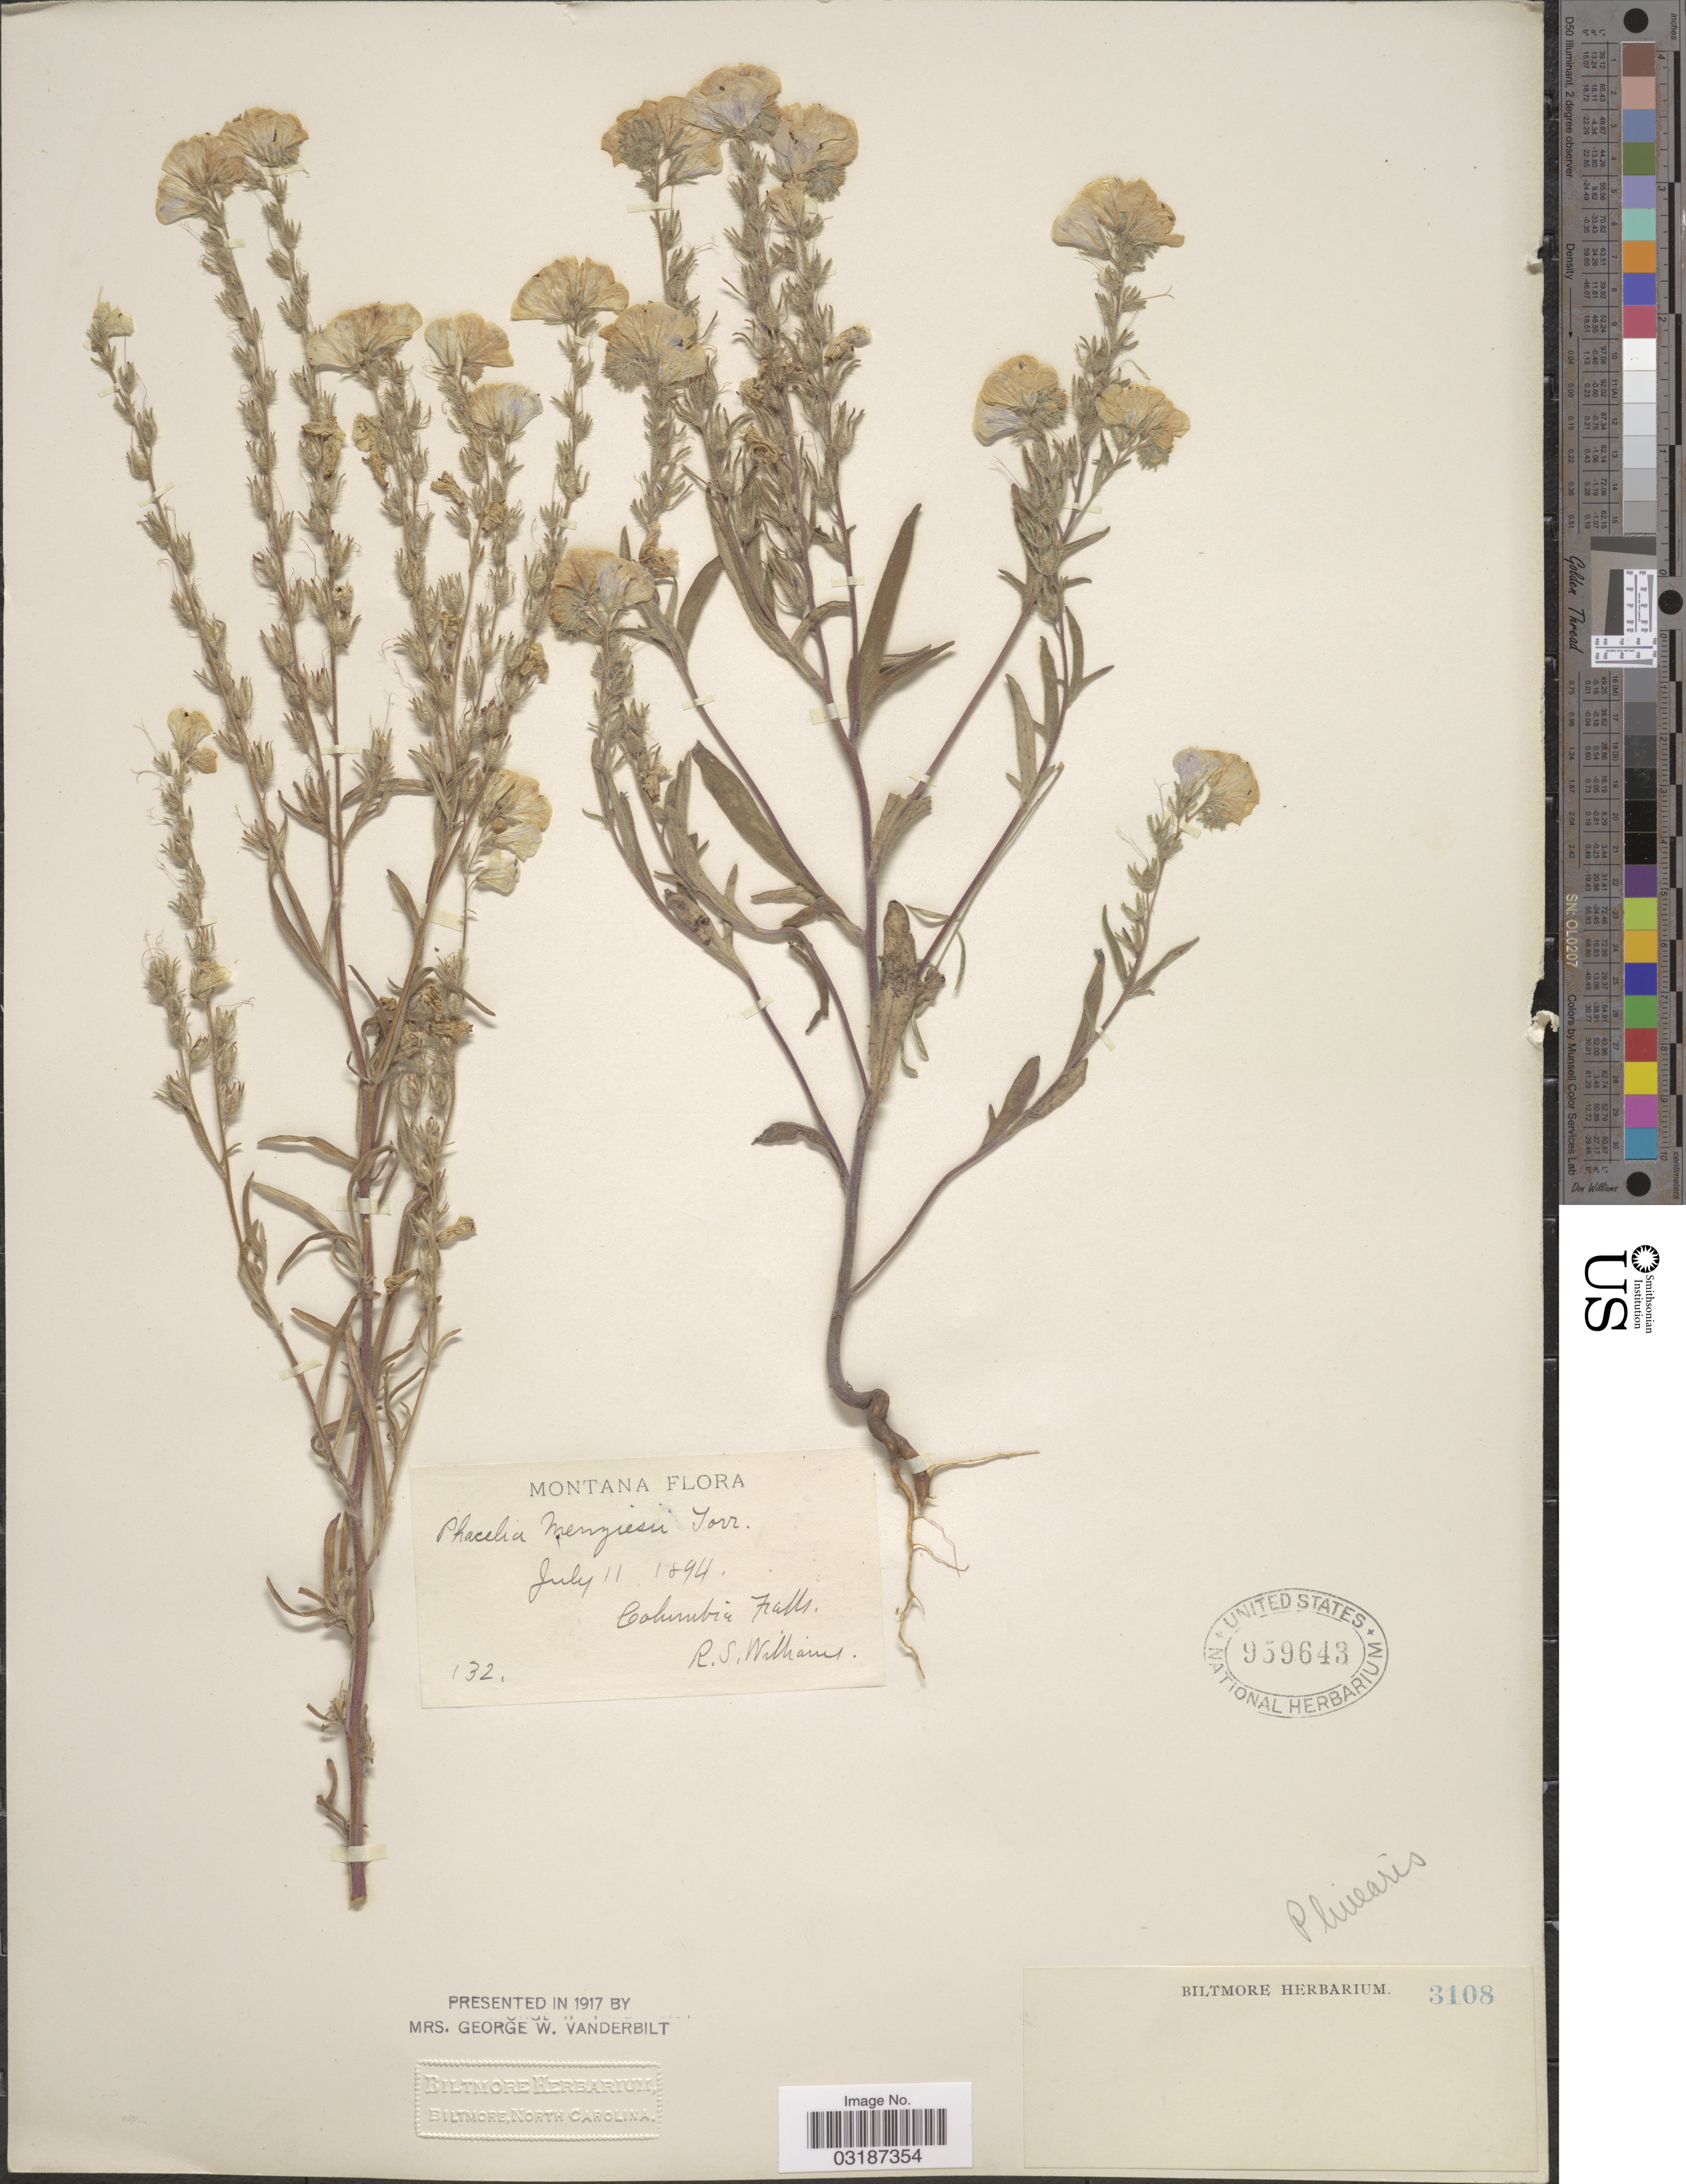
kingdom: Plantae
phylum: Tracheophyta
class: Magnoliopsida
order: Boraginales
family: Hydrophyllaceae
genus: Phacelia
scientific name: Phacelia linearis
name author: (Pursh) Holz.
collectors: R. S. Williams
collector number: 132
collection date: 1894-07-11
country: United States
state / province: Montana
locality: Columbia Falls.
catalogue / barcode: US 959643